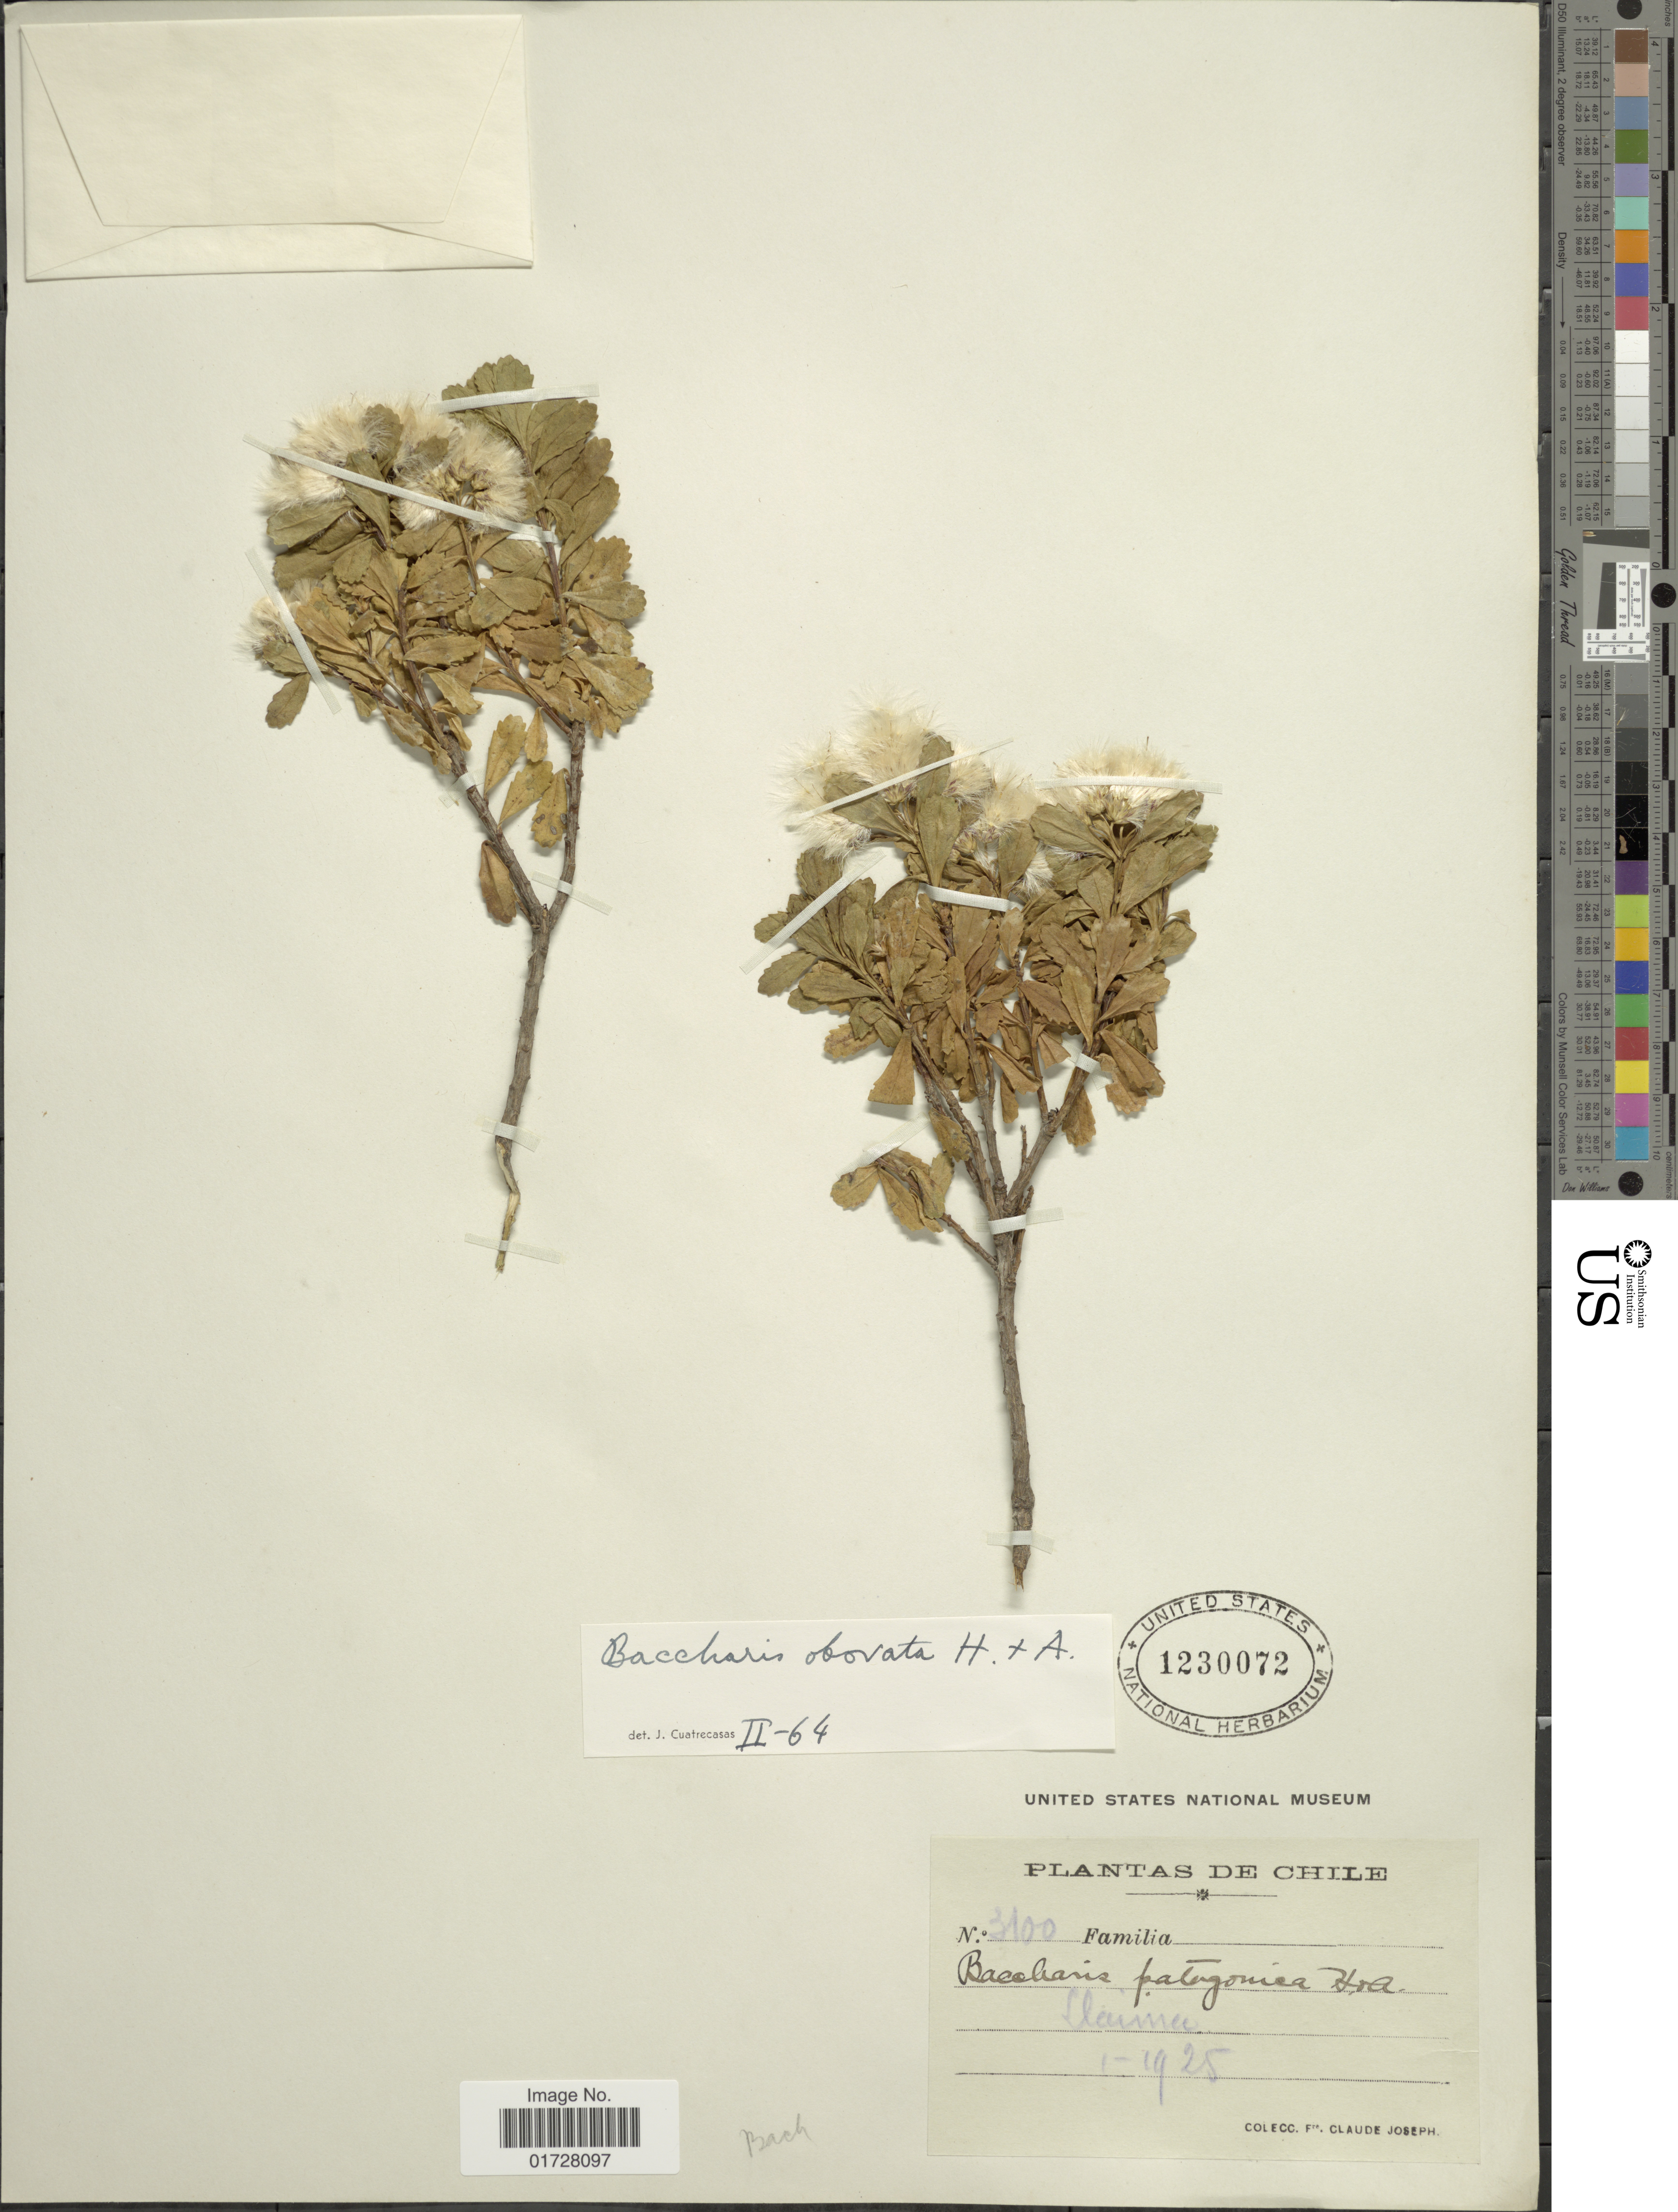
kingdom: Plantae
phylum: Tracheophyta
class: Magnoliopsida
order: Asterales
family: Asteraceae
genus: Baccharis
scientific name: Baccharis concava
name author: (Ruiz & Pav.) Pers.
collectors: Bro. Claude-Joseph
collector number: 3100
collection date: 1925-01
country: Chile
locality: Llaima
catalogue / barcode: US 1230072